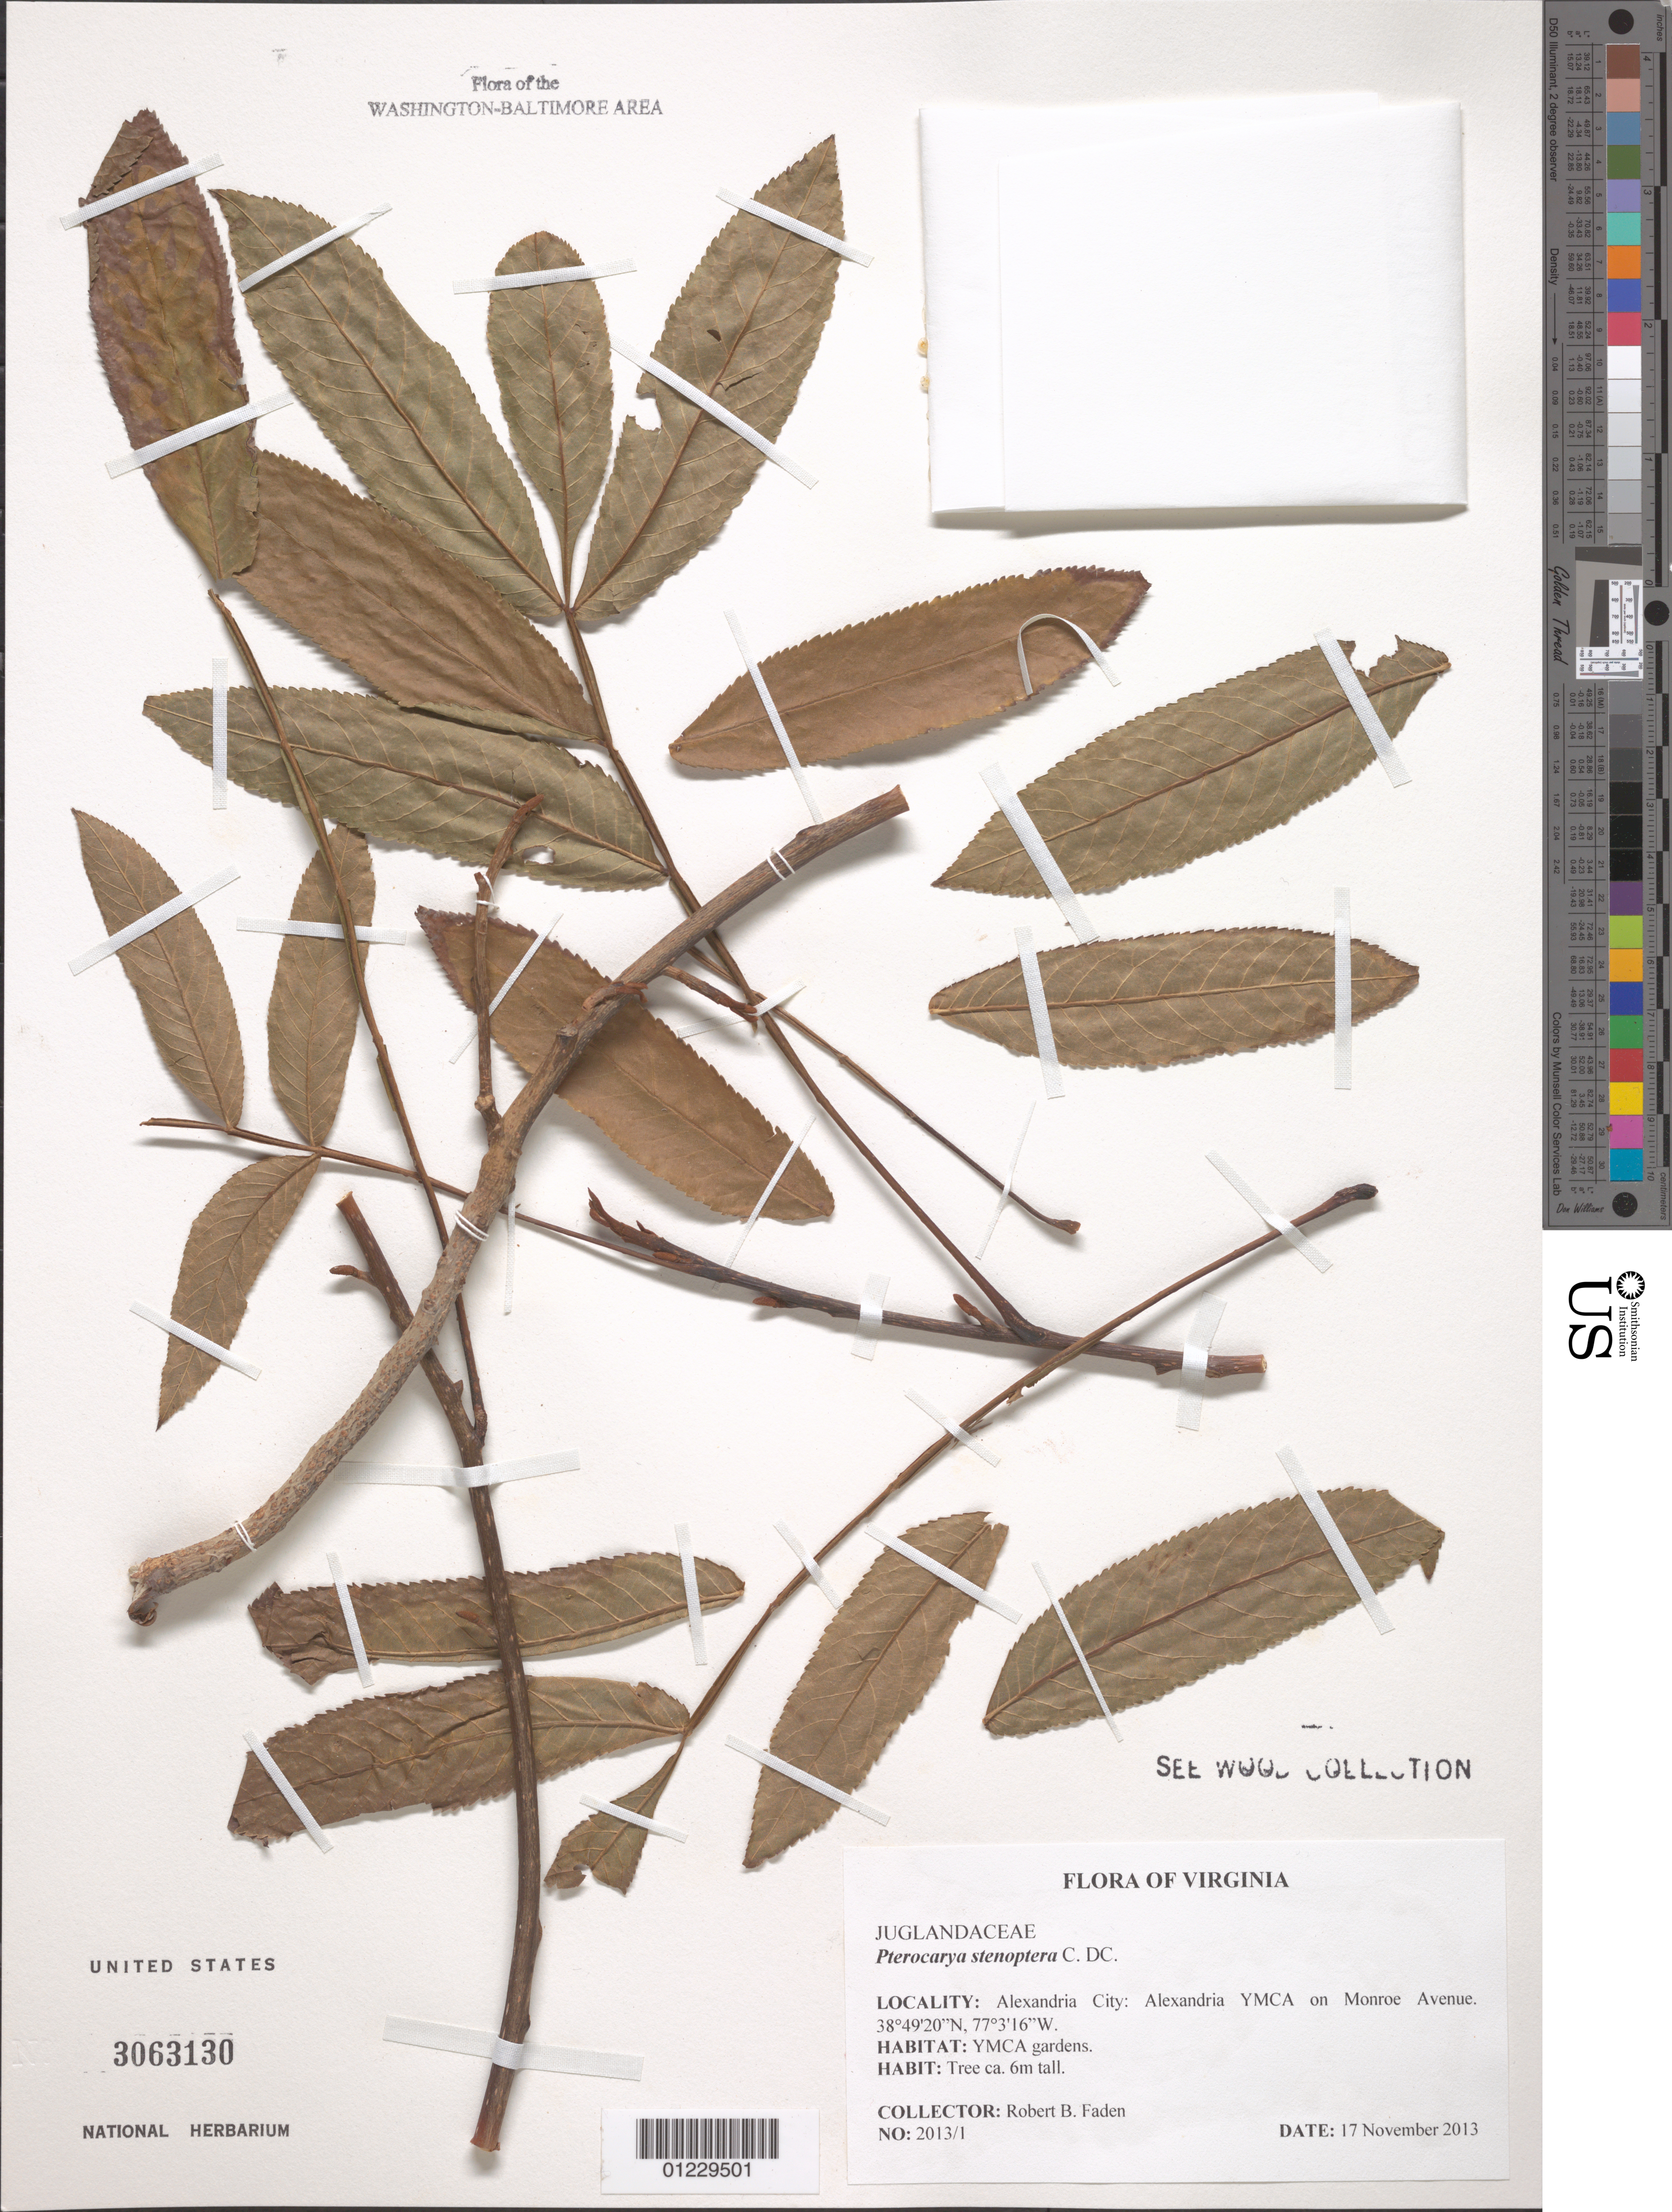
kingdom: Plantae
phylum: Tracheophyta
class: Magnoliopsida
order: Fagales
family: Juglandaceae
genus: Pterocarya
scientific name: Pterocarya stenoptera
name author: C. DC.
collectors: R. B. Faden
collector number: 2013/1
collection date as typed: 17 Nov 2013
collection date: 2013-11-17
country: United States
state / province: Virginia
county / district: City of Alexandria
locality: Alexandria YMCA on Monroe Ave.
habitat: YMCA Gardens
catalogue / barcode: US 3063130